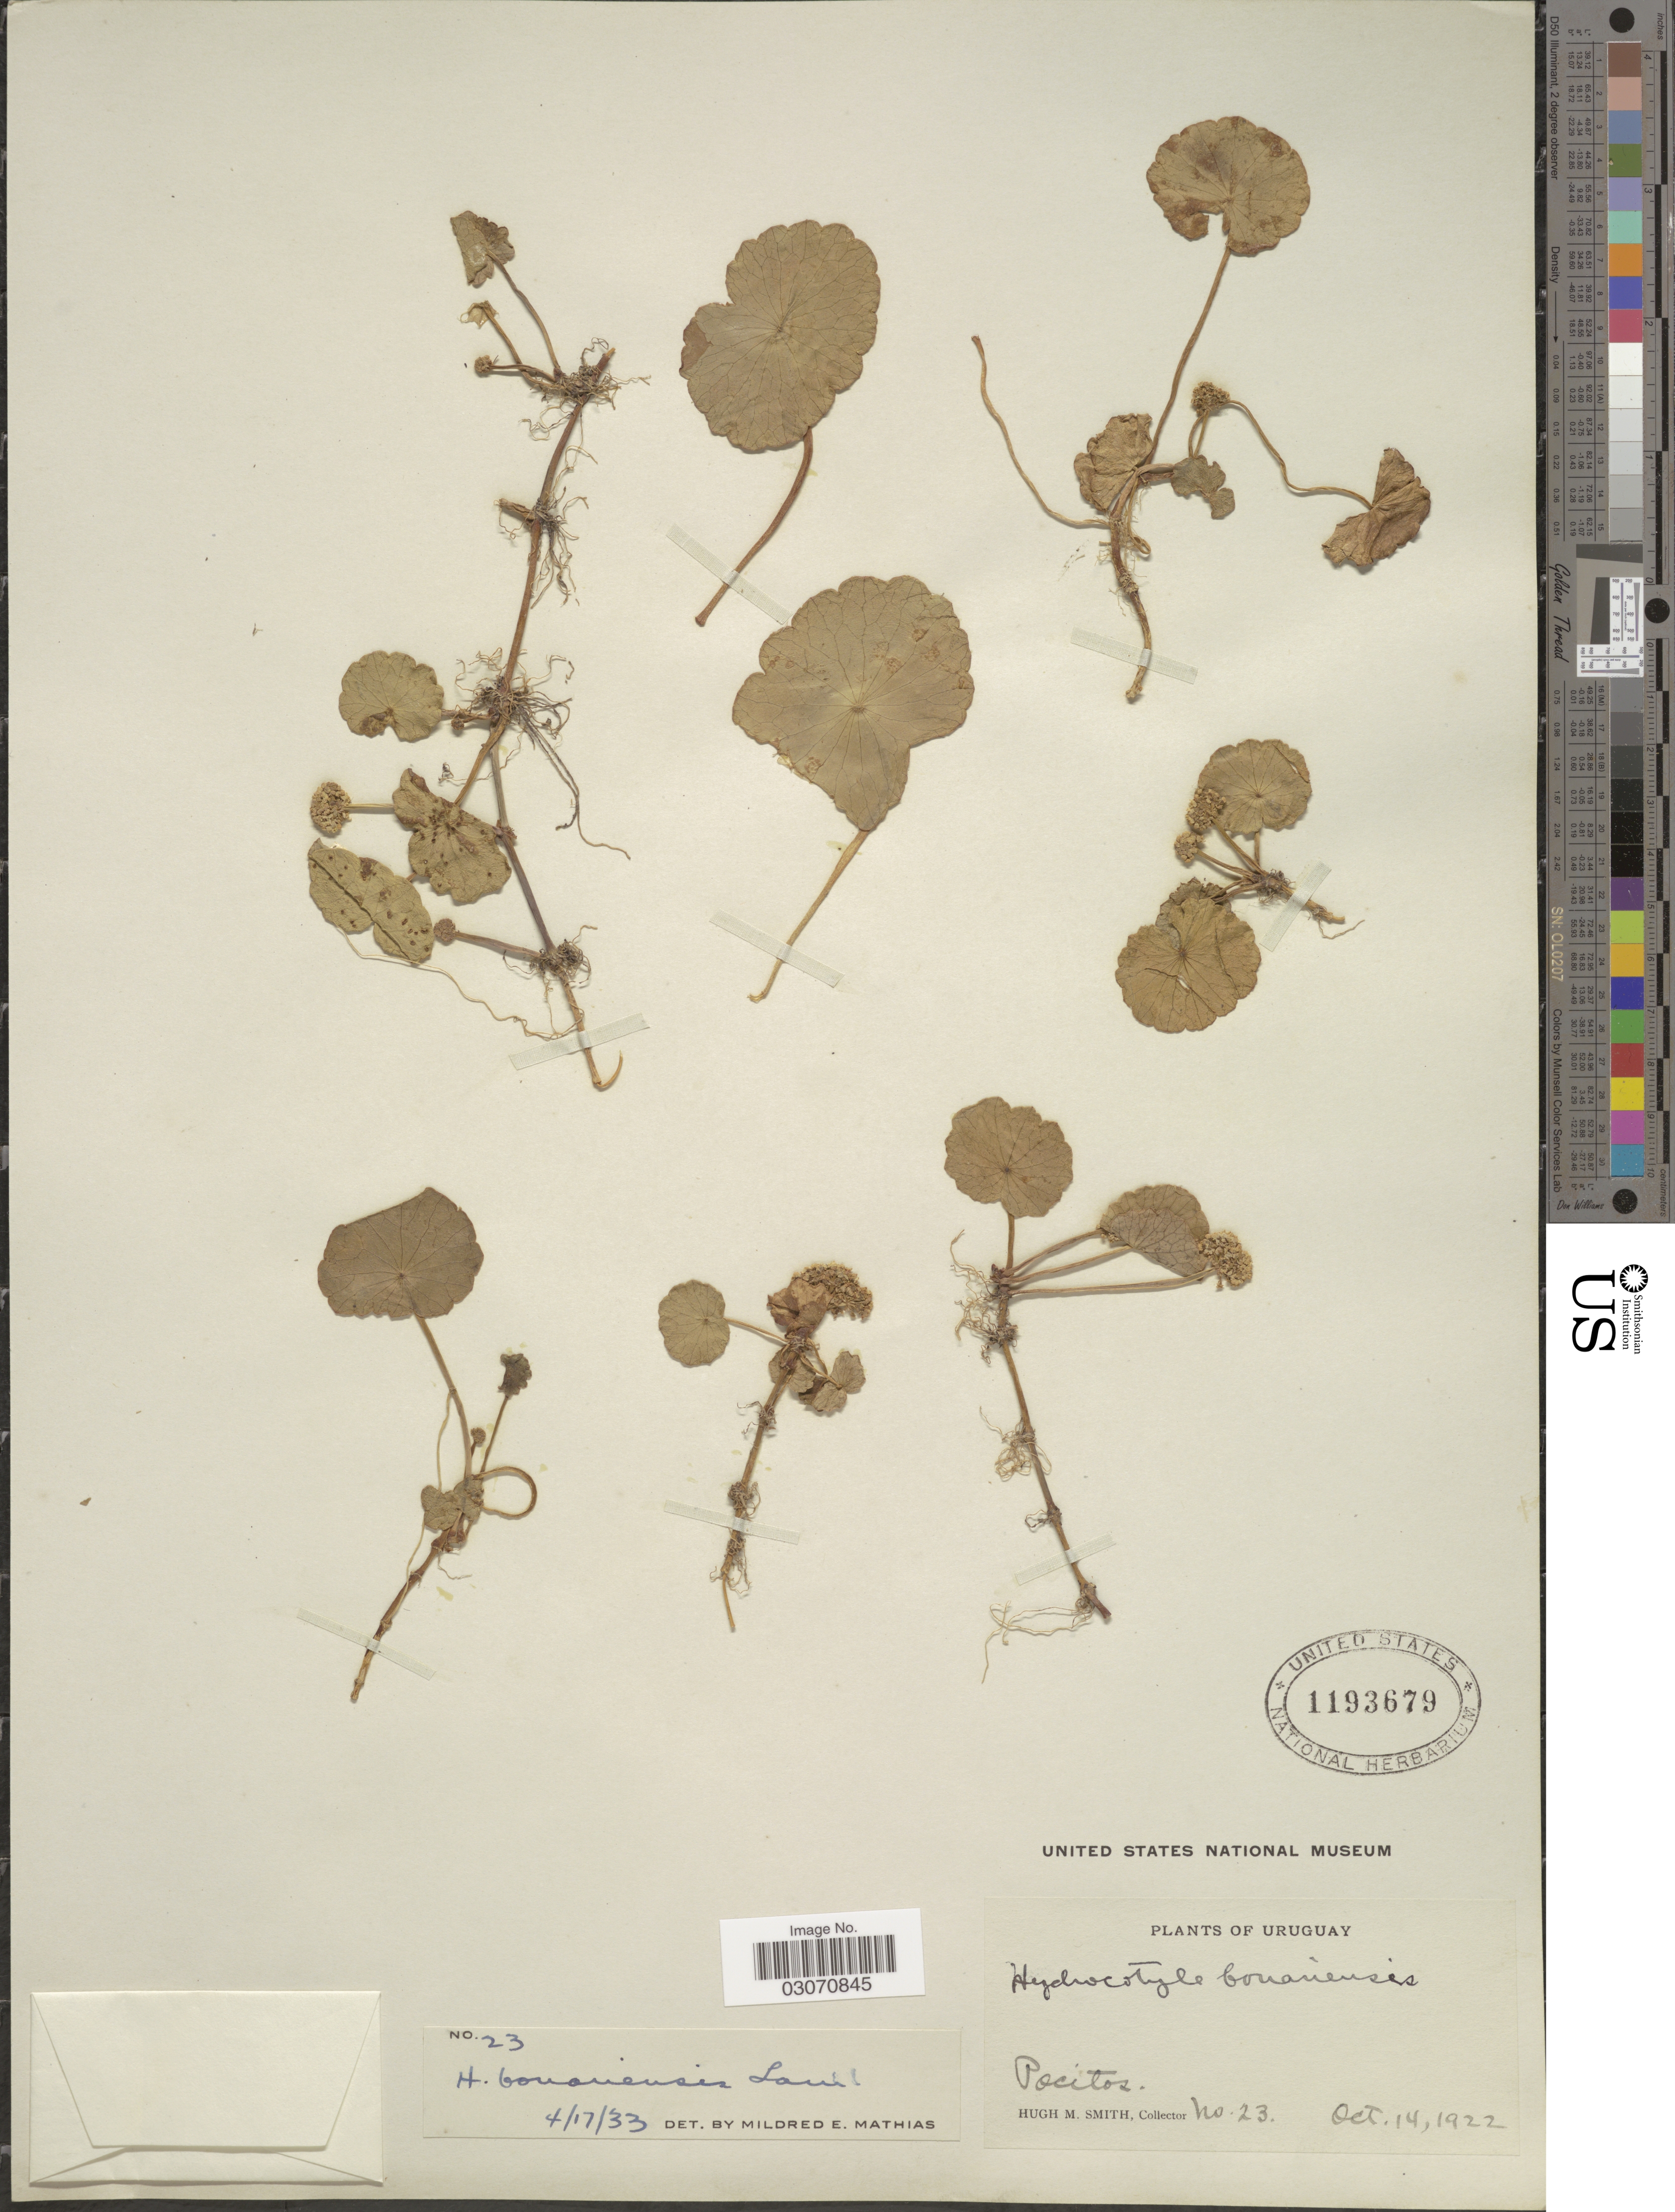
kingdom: Plantae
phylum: Tracheophyta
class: Magnoliopsida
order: Apiales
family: Araliaceae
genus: Hydrocotyle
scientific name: Hydrocotyle bonariensis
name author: Lam.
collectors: H. M. Smith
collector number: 23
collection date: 1922-10-14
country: Uruguay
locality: Pocitos.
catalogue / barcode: US 1193679